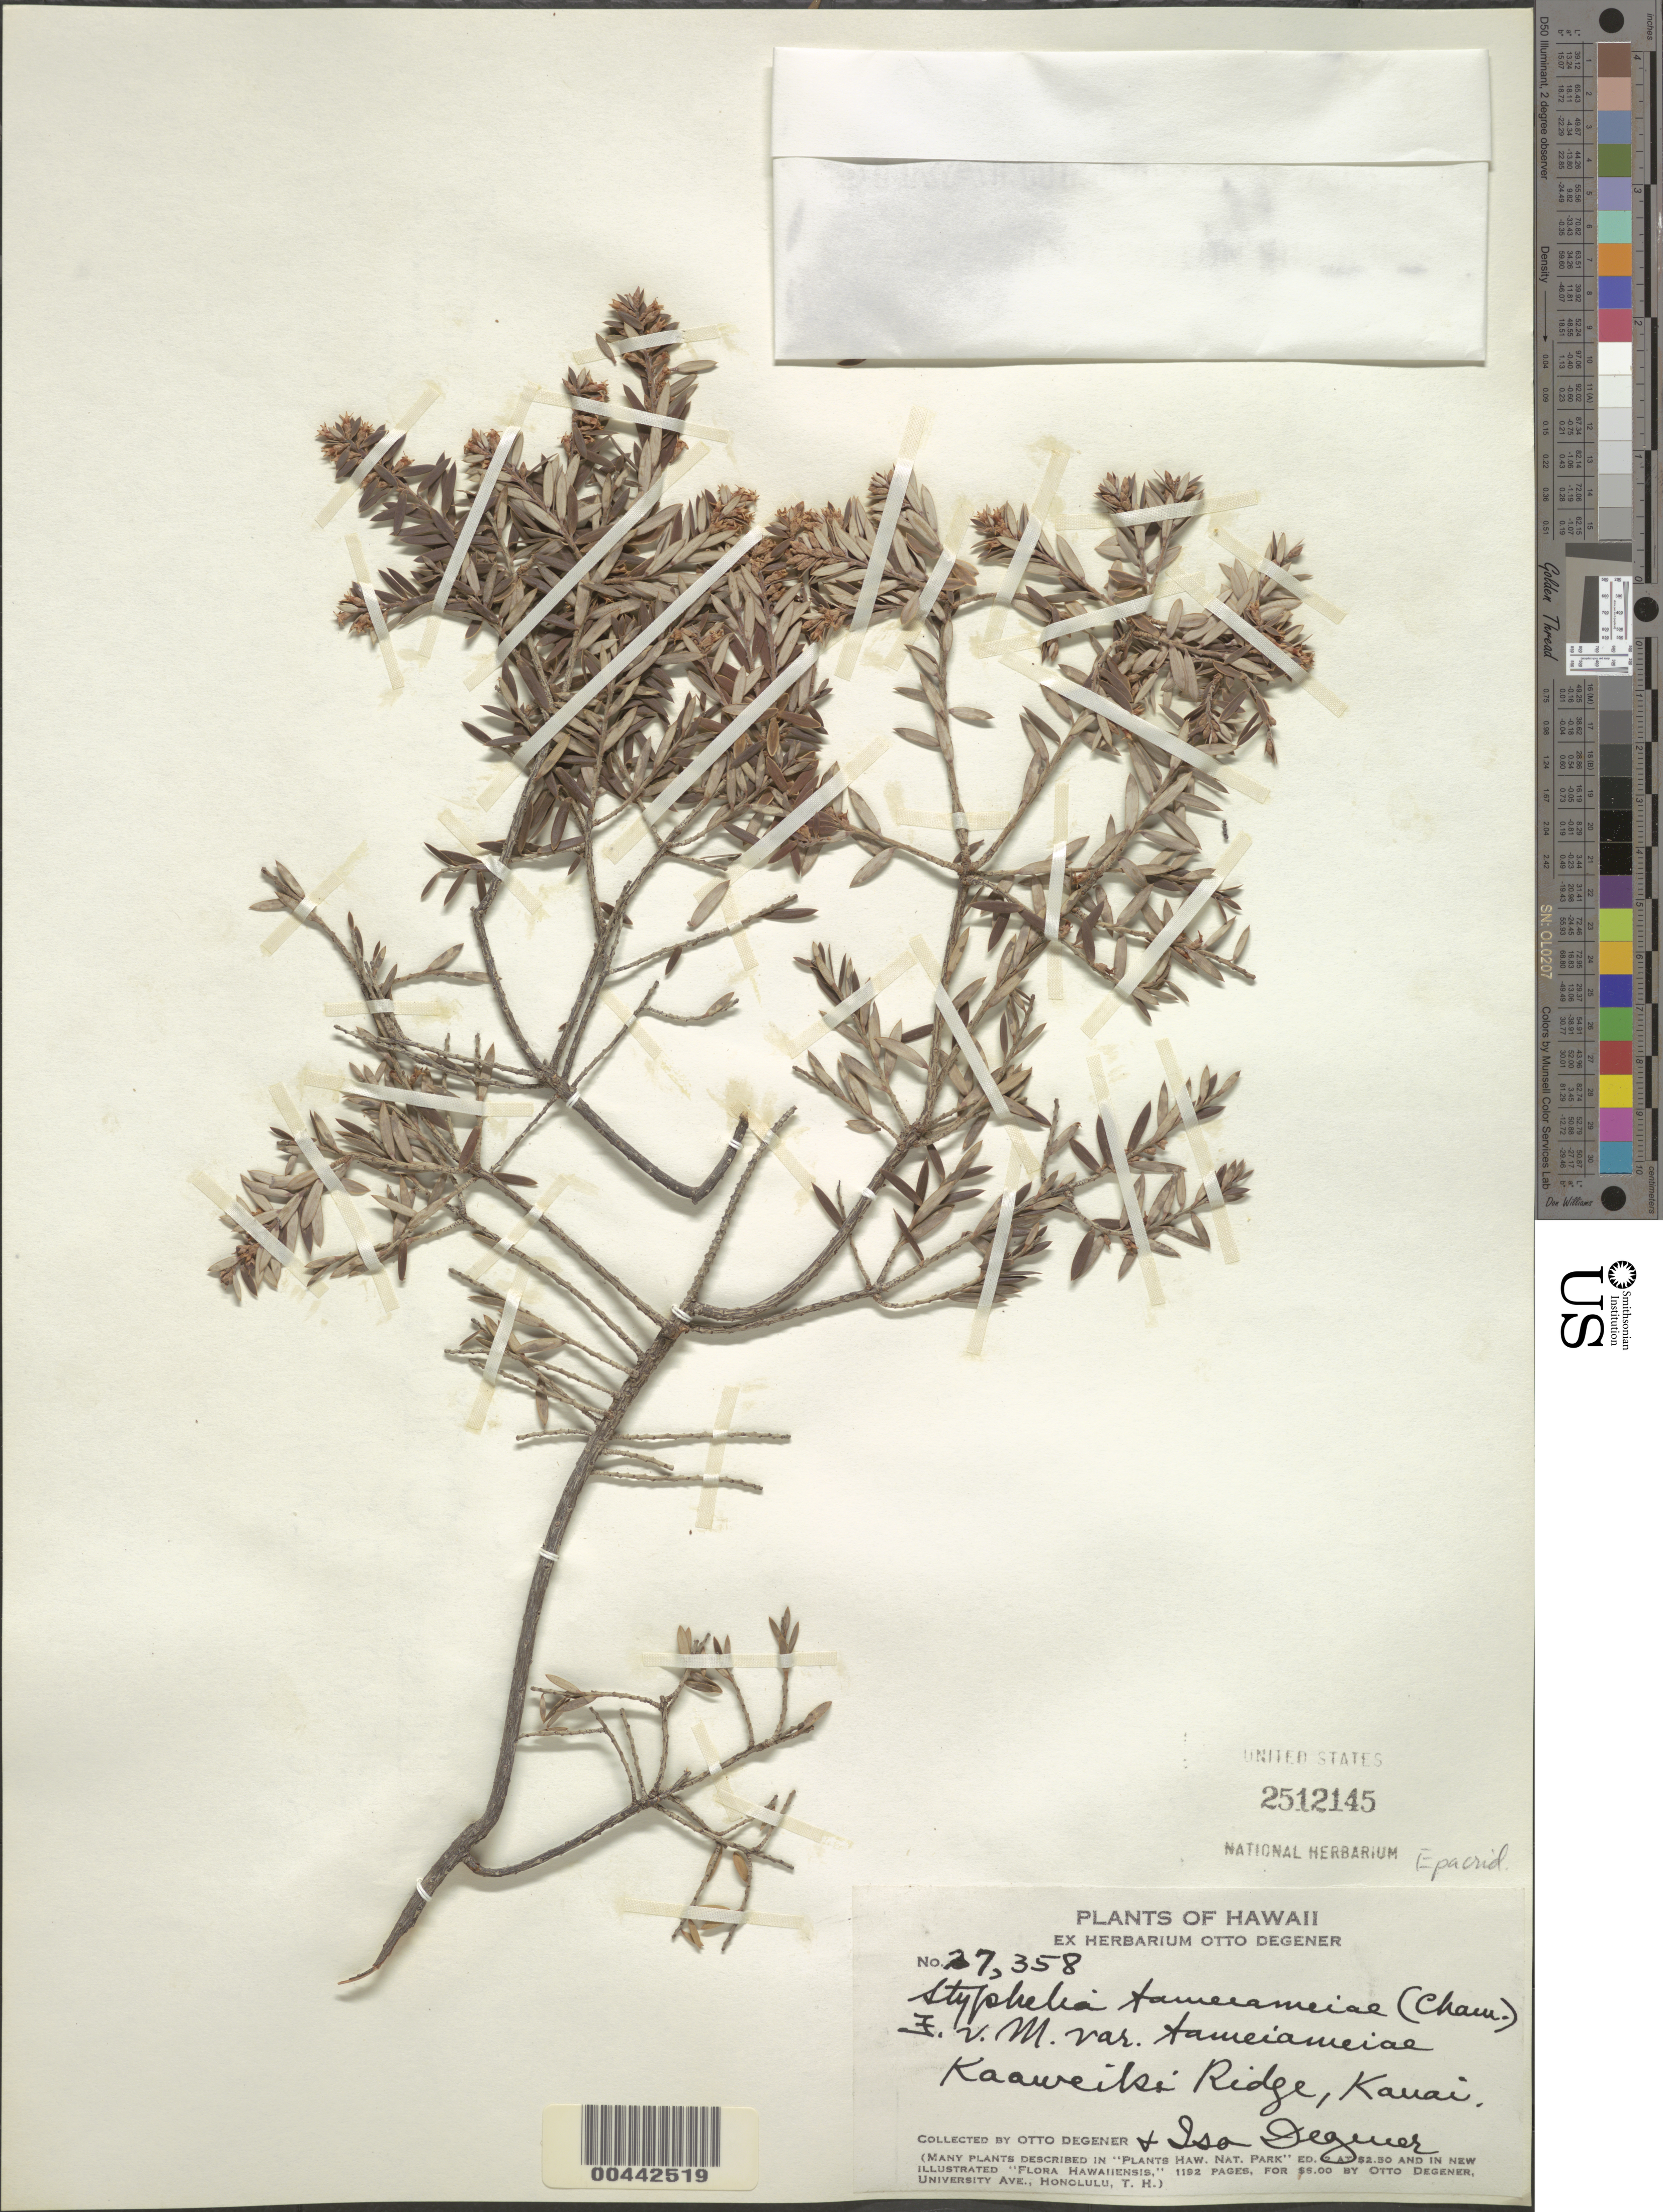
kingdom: Plantae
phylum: Tracheophyta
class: Magnoliopsida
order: Ericales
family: Ericaceae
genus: Leptecophylla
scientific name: Leptecophylla tameiameiae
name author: (Cham. & Schltdl.) C.M. Weiller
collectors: O. Degener & I. Degener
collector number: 27358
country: United States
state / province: Hawaii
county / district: Kauai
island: Kaua'i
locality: Kaaweiki Ridge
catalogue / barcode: US 2512145